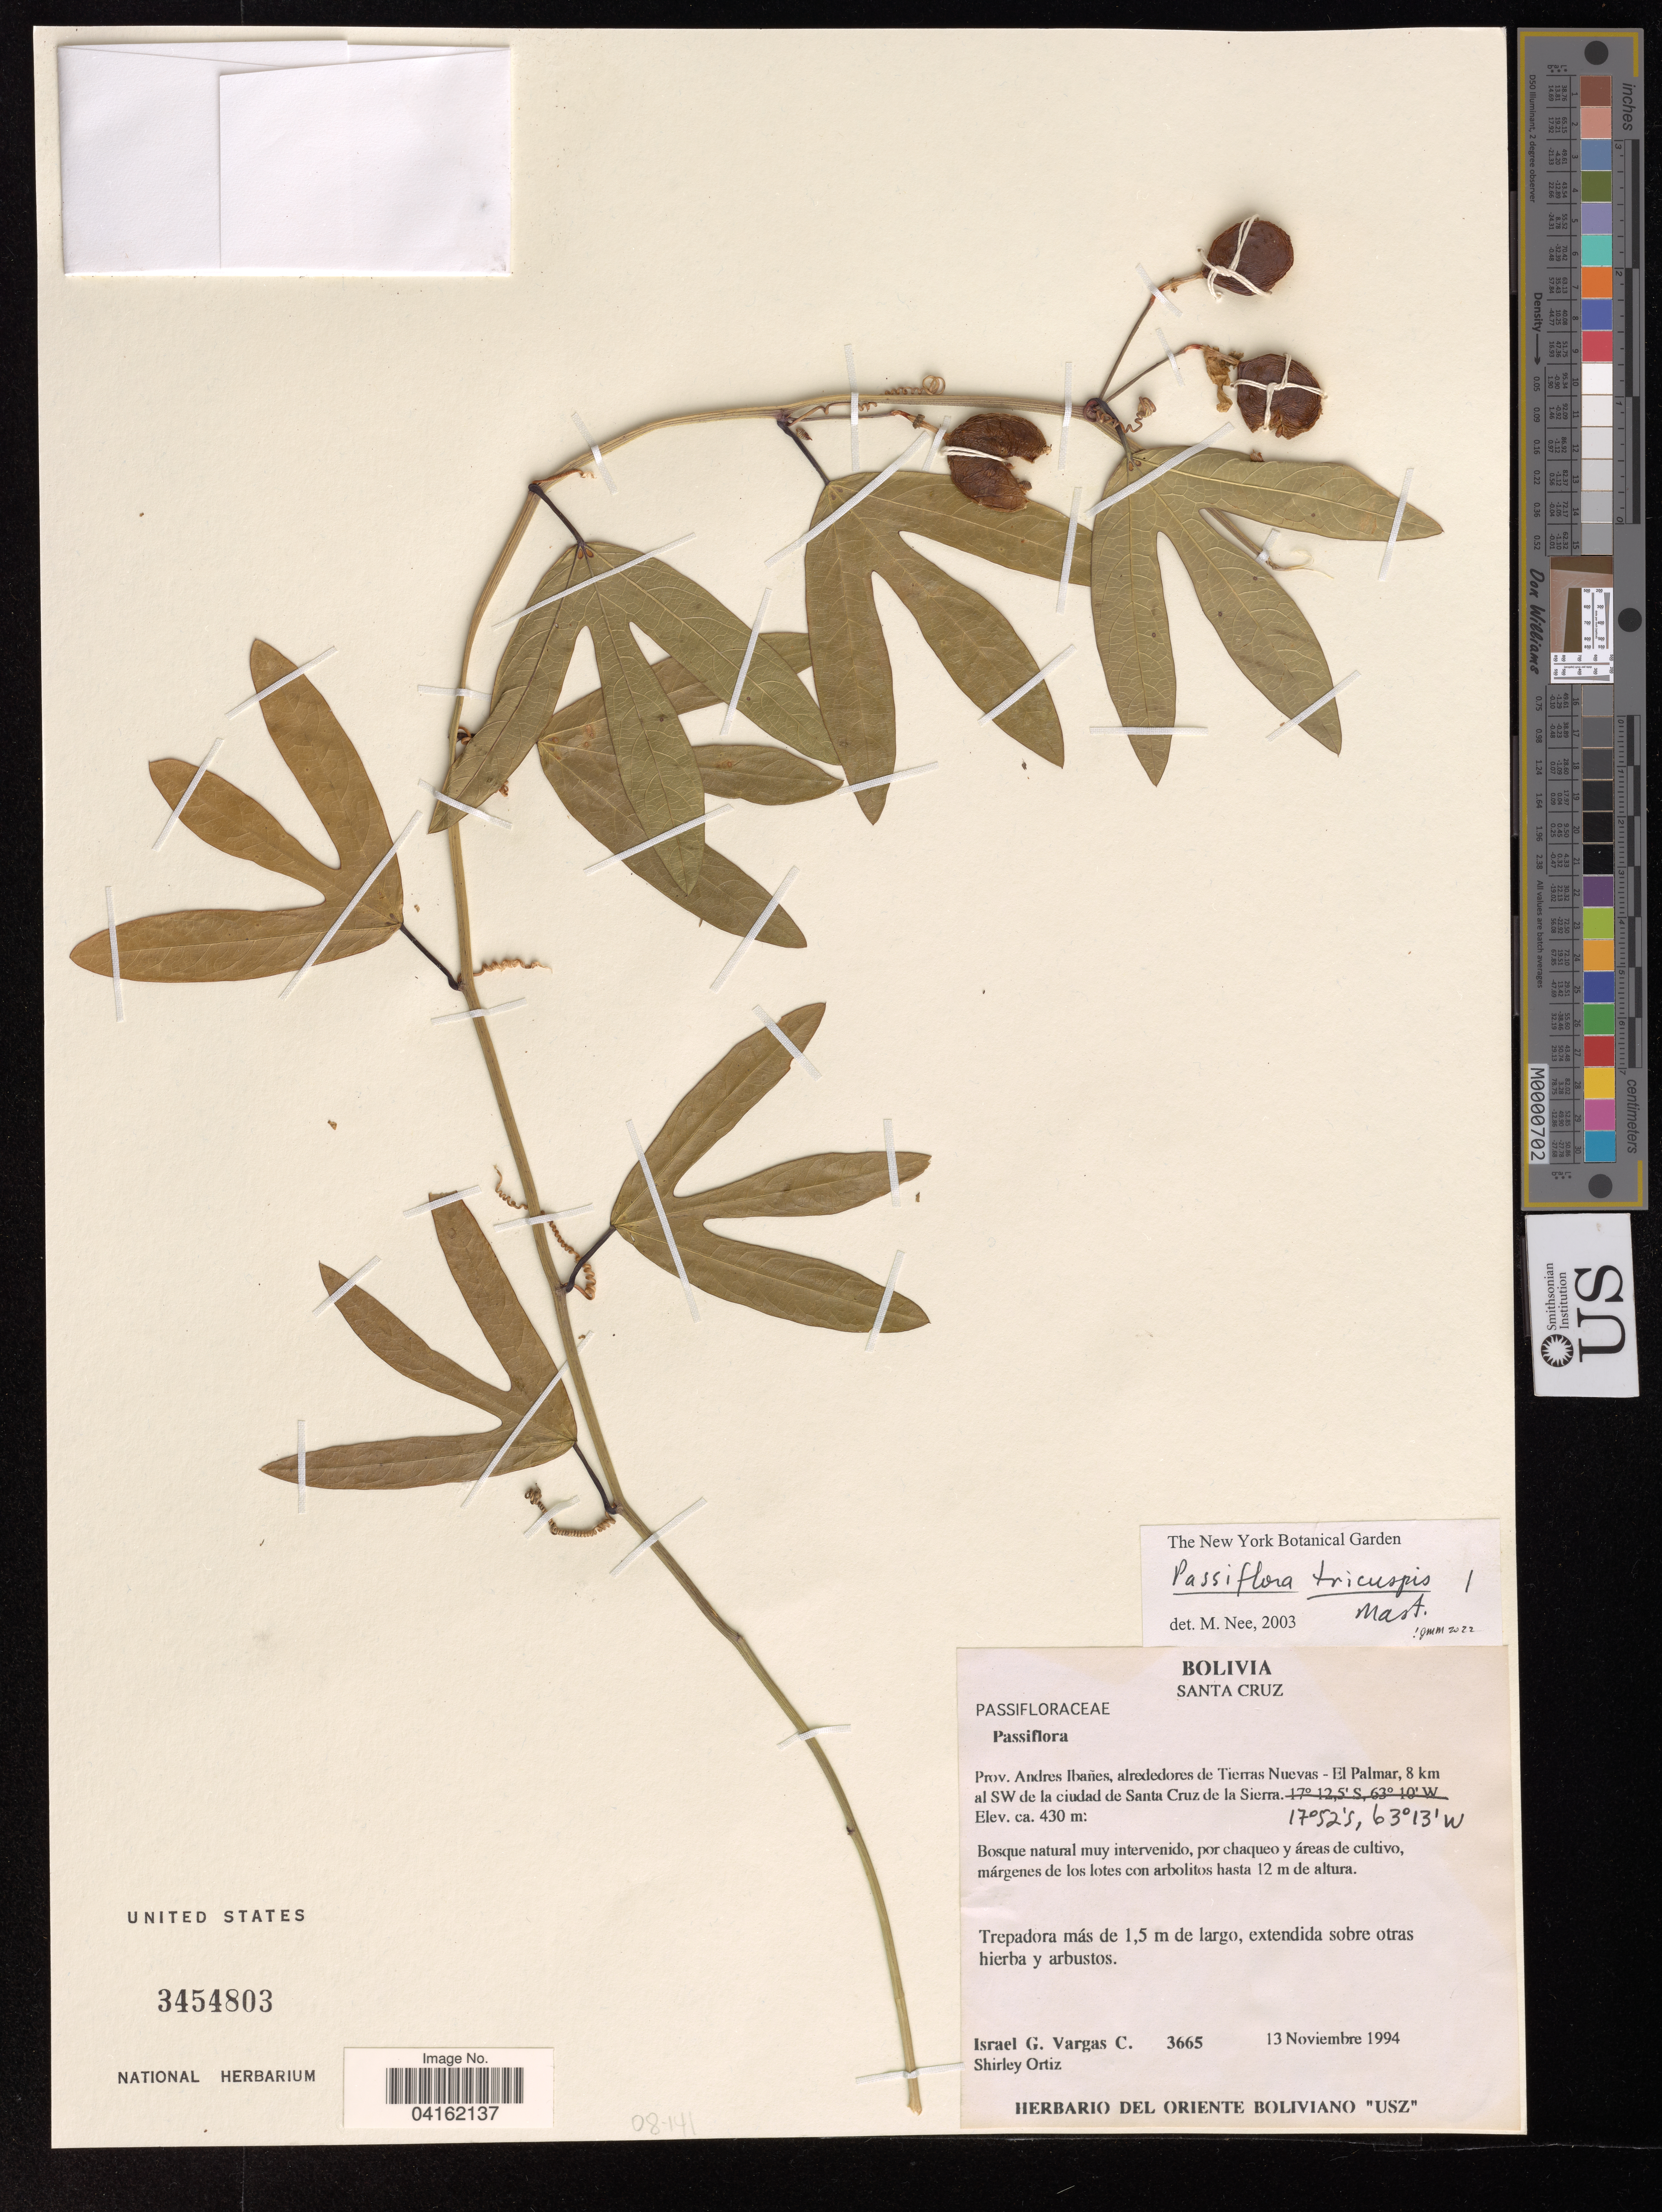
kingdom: Plantae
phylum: Tracheophyta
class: Magnoliopsida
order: Malpighiales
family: Passifloraceae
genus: Passiflora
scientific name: Passiflora tricuspis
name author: Mast.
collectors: I. G. Vargas C.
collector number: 3665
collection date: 1994-11-13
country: Bolivia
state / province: Santa Cruz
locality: Prov. Andres Ibañes, alrededores de Tierras Nuevas - El Palmar, 8 km als SW de la ciudad de Santa Cruz de la Sierra.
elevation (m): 430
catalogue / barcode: US 3454803